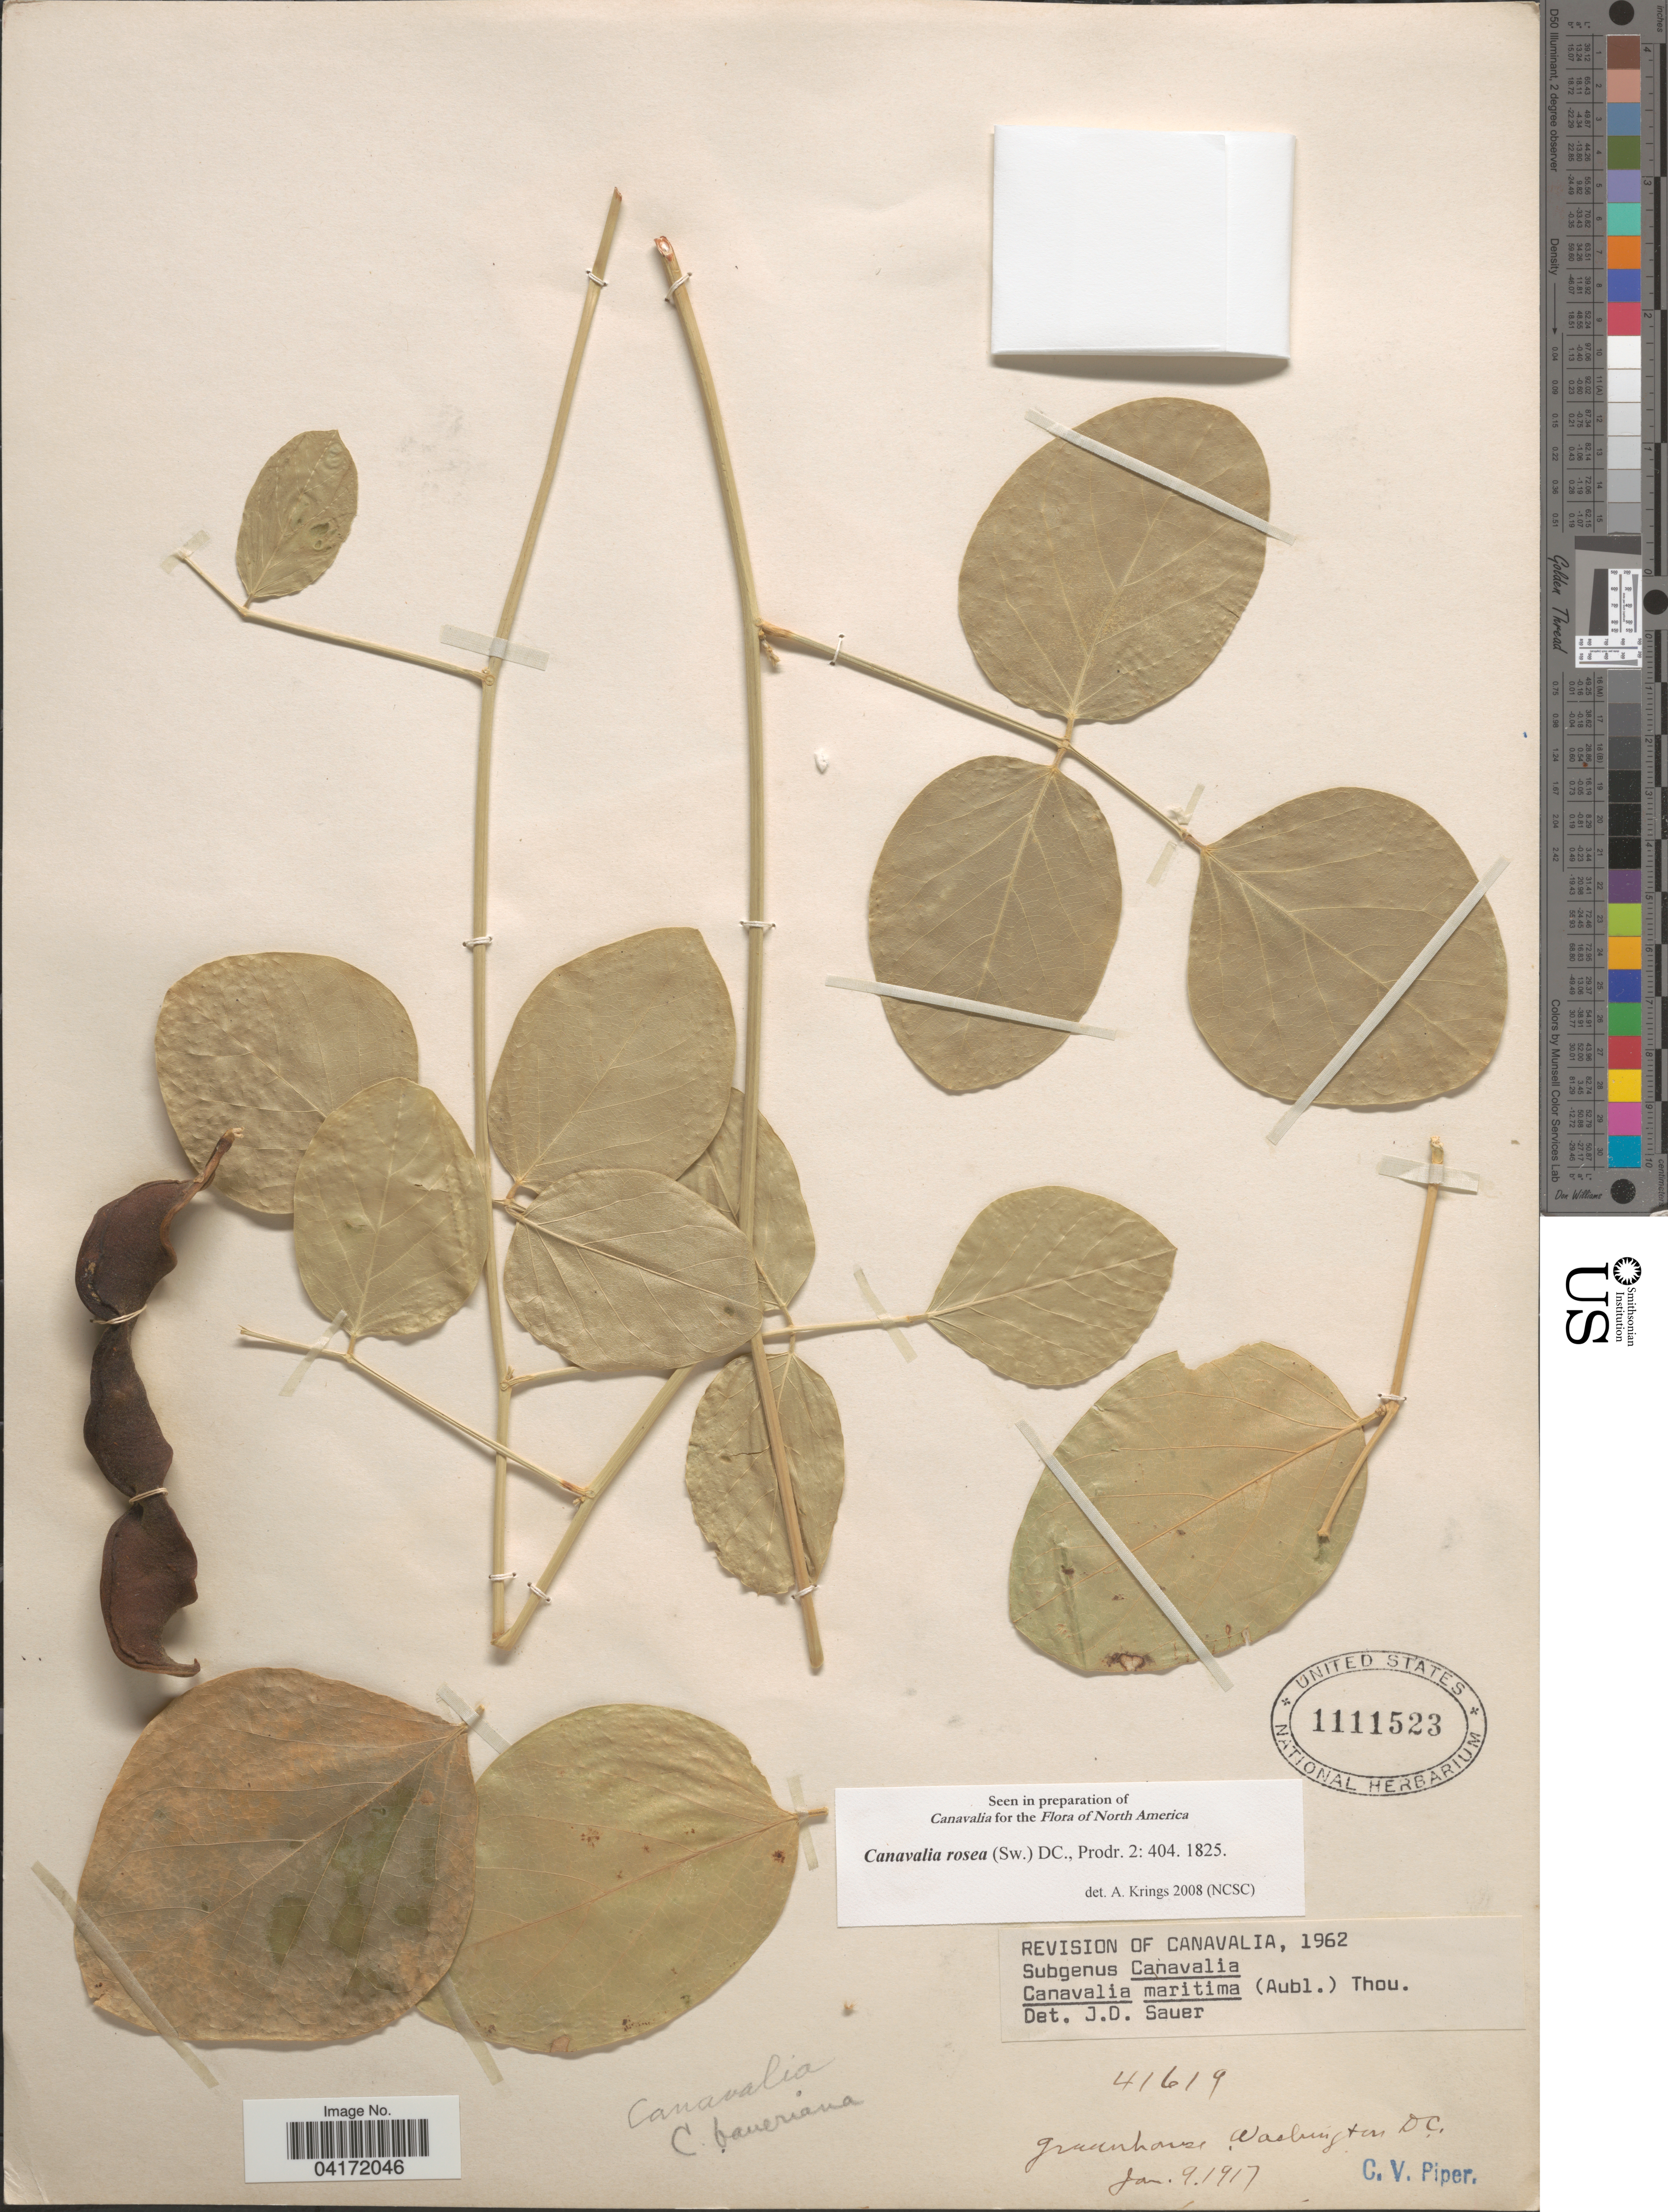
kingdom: Plantae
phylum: Tracheophyta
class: Magnoliopsida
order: Fabales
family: Fabaceae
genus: Canavalia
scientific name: Canavalia rosea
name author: (Sw.) DC.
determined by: Krings, A.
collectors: C. V. Piper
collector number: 41619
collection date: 1917-01-09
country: United States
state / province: District of Columbia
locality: Greenhouse, Washington.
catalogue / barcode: US 1111523